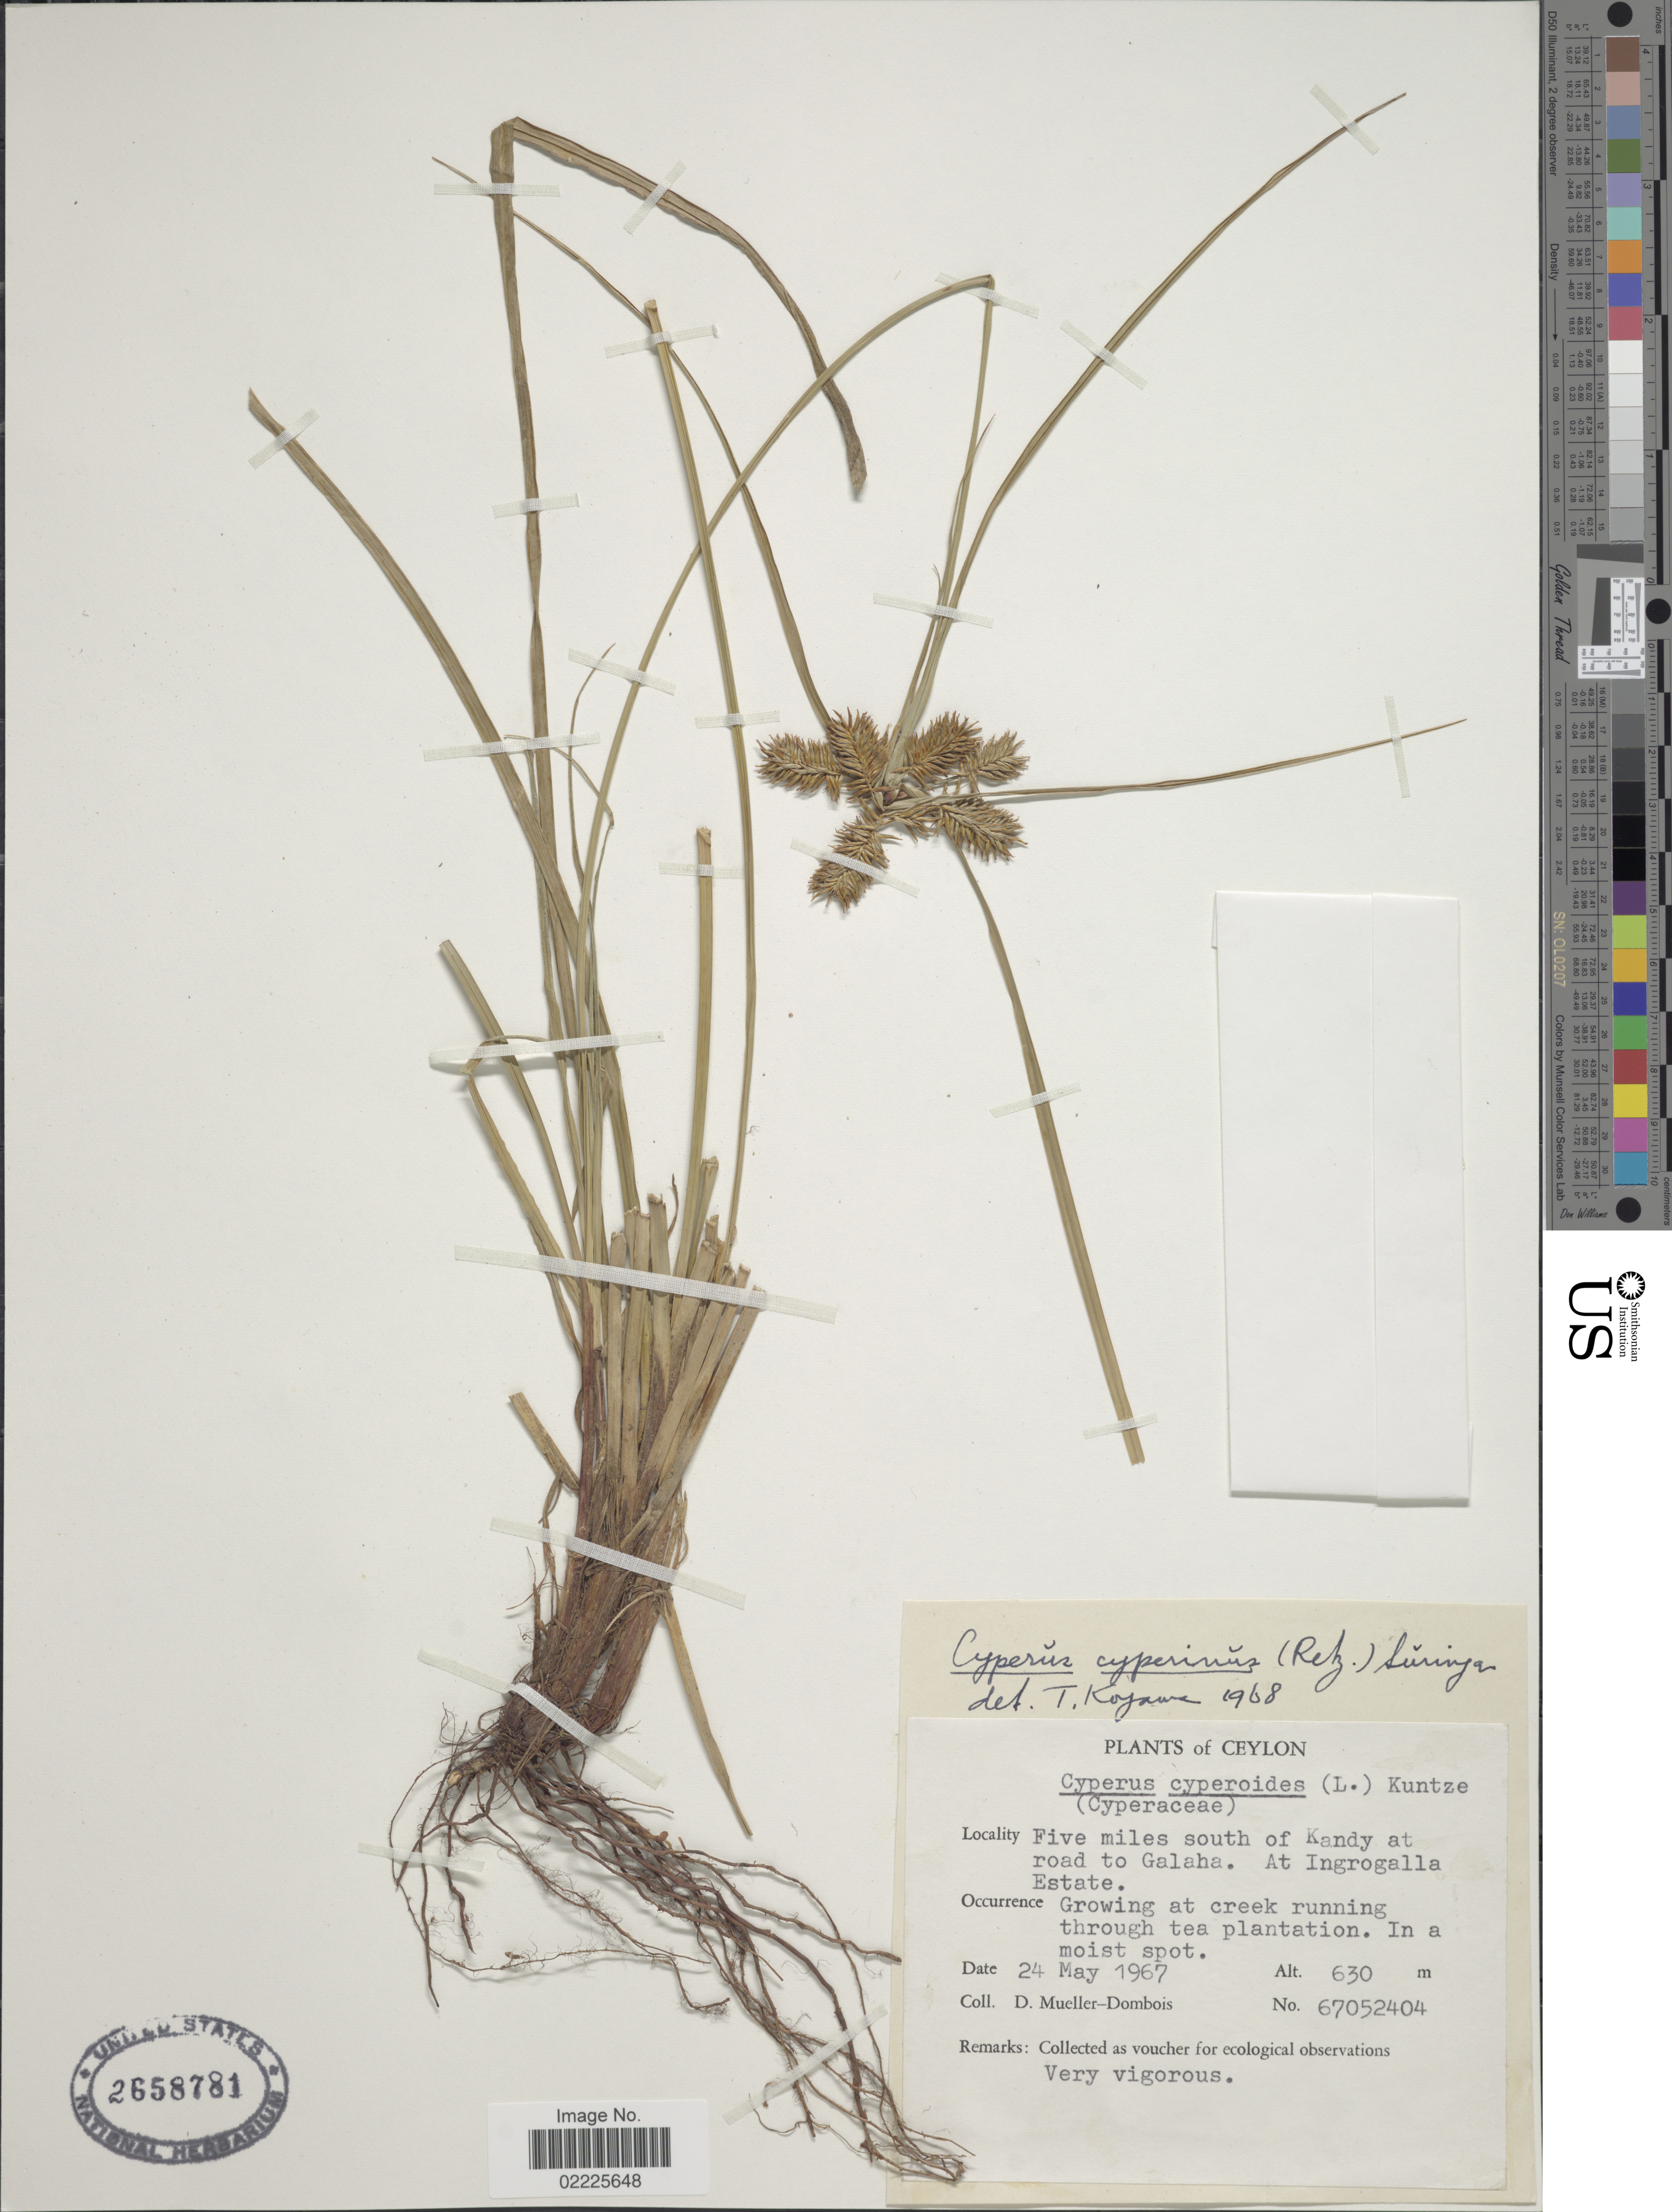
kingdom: Plantae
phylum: Tracheophyta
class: Liliopsida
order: Poales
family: Cyperaceae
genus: Cyperus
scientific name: Cyperus cyperinus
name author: (Retz.) Valck. Sur.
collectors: D. Mueller-Dombois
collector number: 67052404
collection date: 1967-05-24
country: Sri Lanka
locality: Ceylon, five miles south of Kandy at road to Galaha, at Ingrogalla Estate, at creek running through tea plantation.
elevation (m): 630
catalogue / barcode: US 2658781